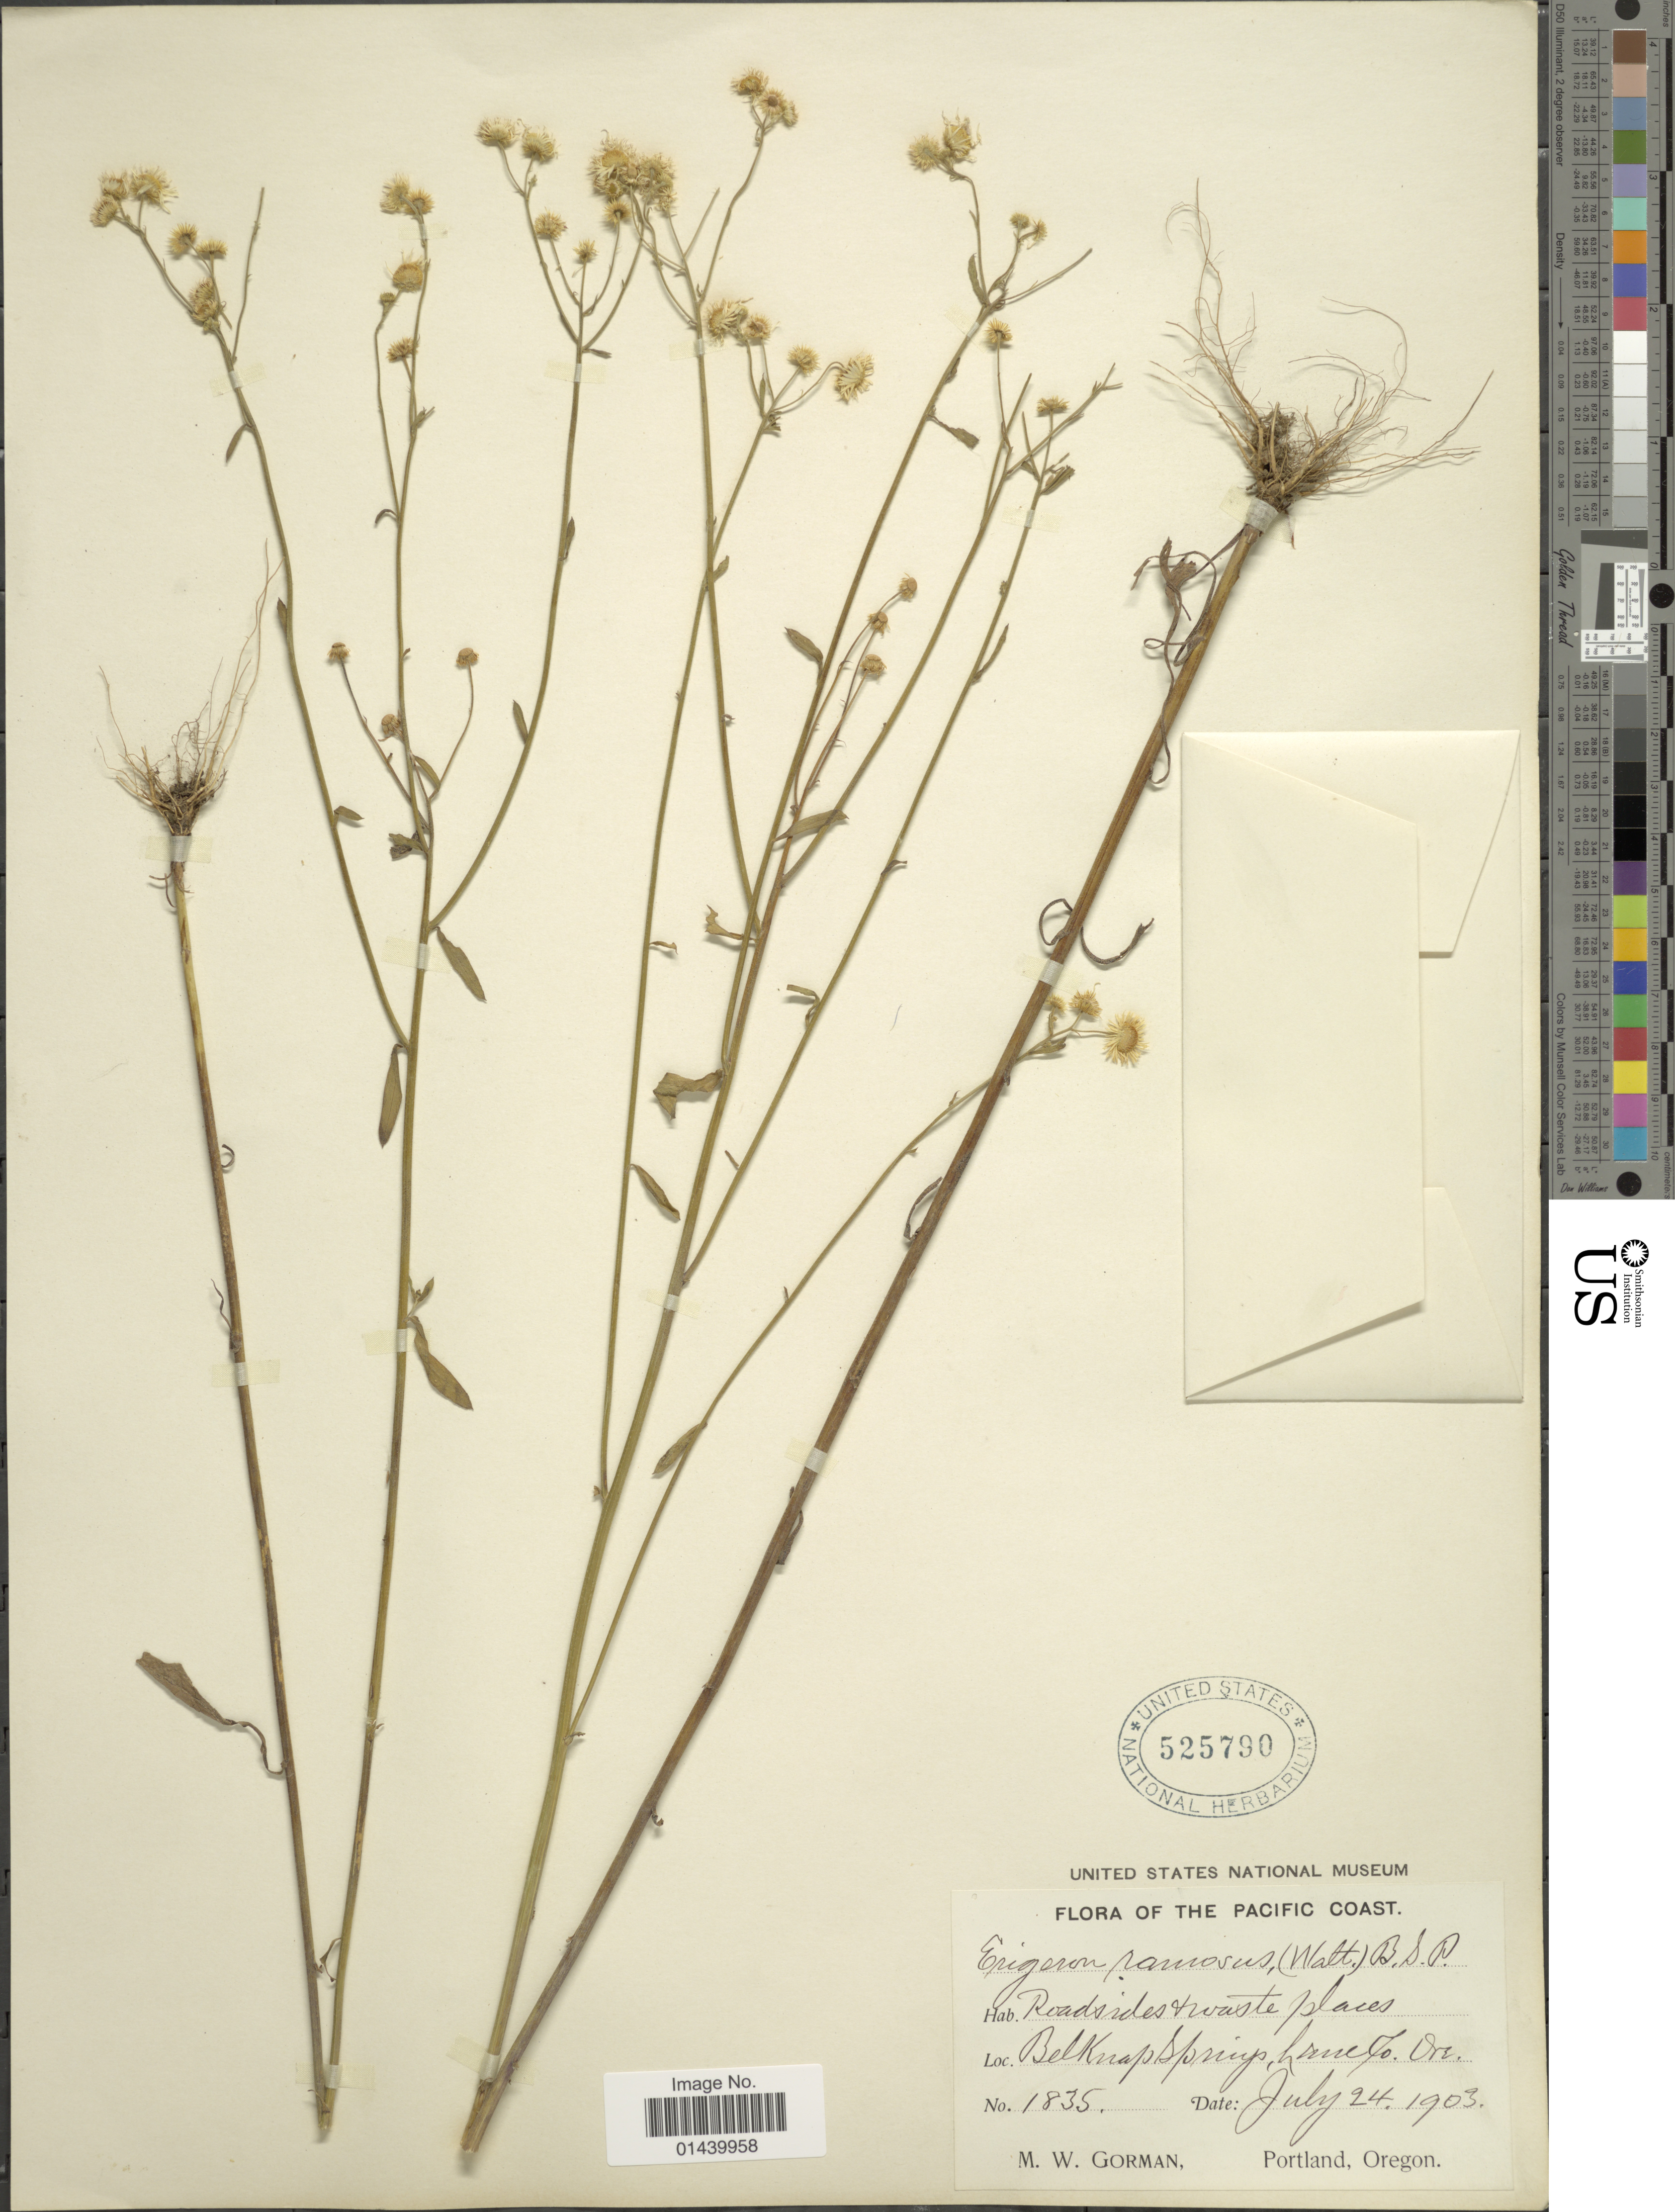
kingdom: Plantae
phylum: Tracheophyta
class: Magnoliopsida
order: Asterales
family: Asteraceae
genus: Erigeron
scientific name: Erigeron strigosus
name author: Muhl. ex Willd.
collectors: M. W. Gorman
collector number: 1835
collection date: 1903-07-24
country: United States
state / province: Oregon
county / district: Lane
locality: The Pacific Coast. Belknap Springs, Lane Co.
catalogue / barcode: US 525790